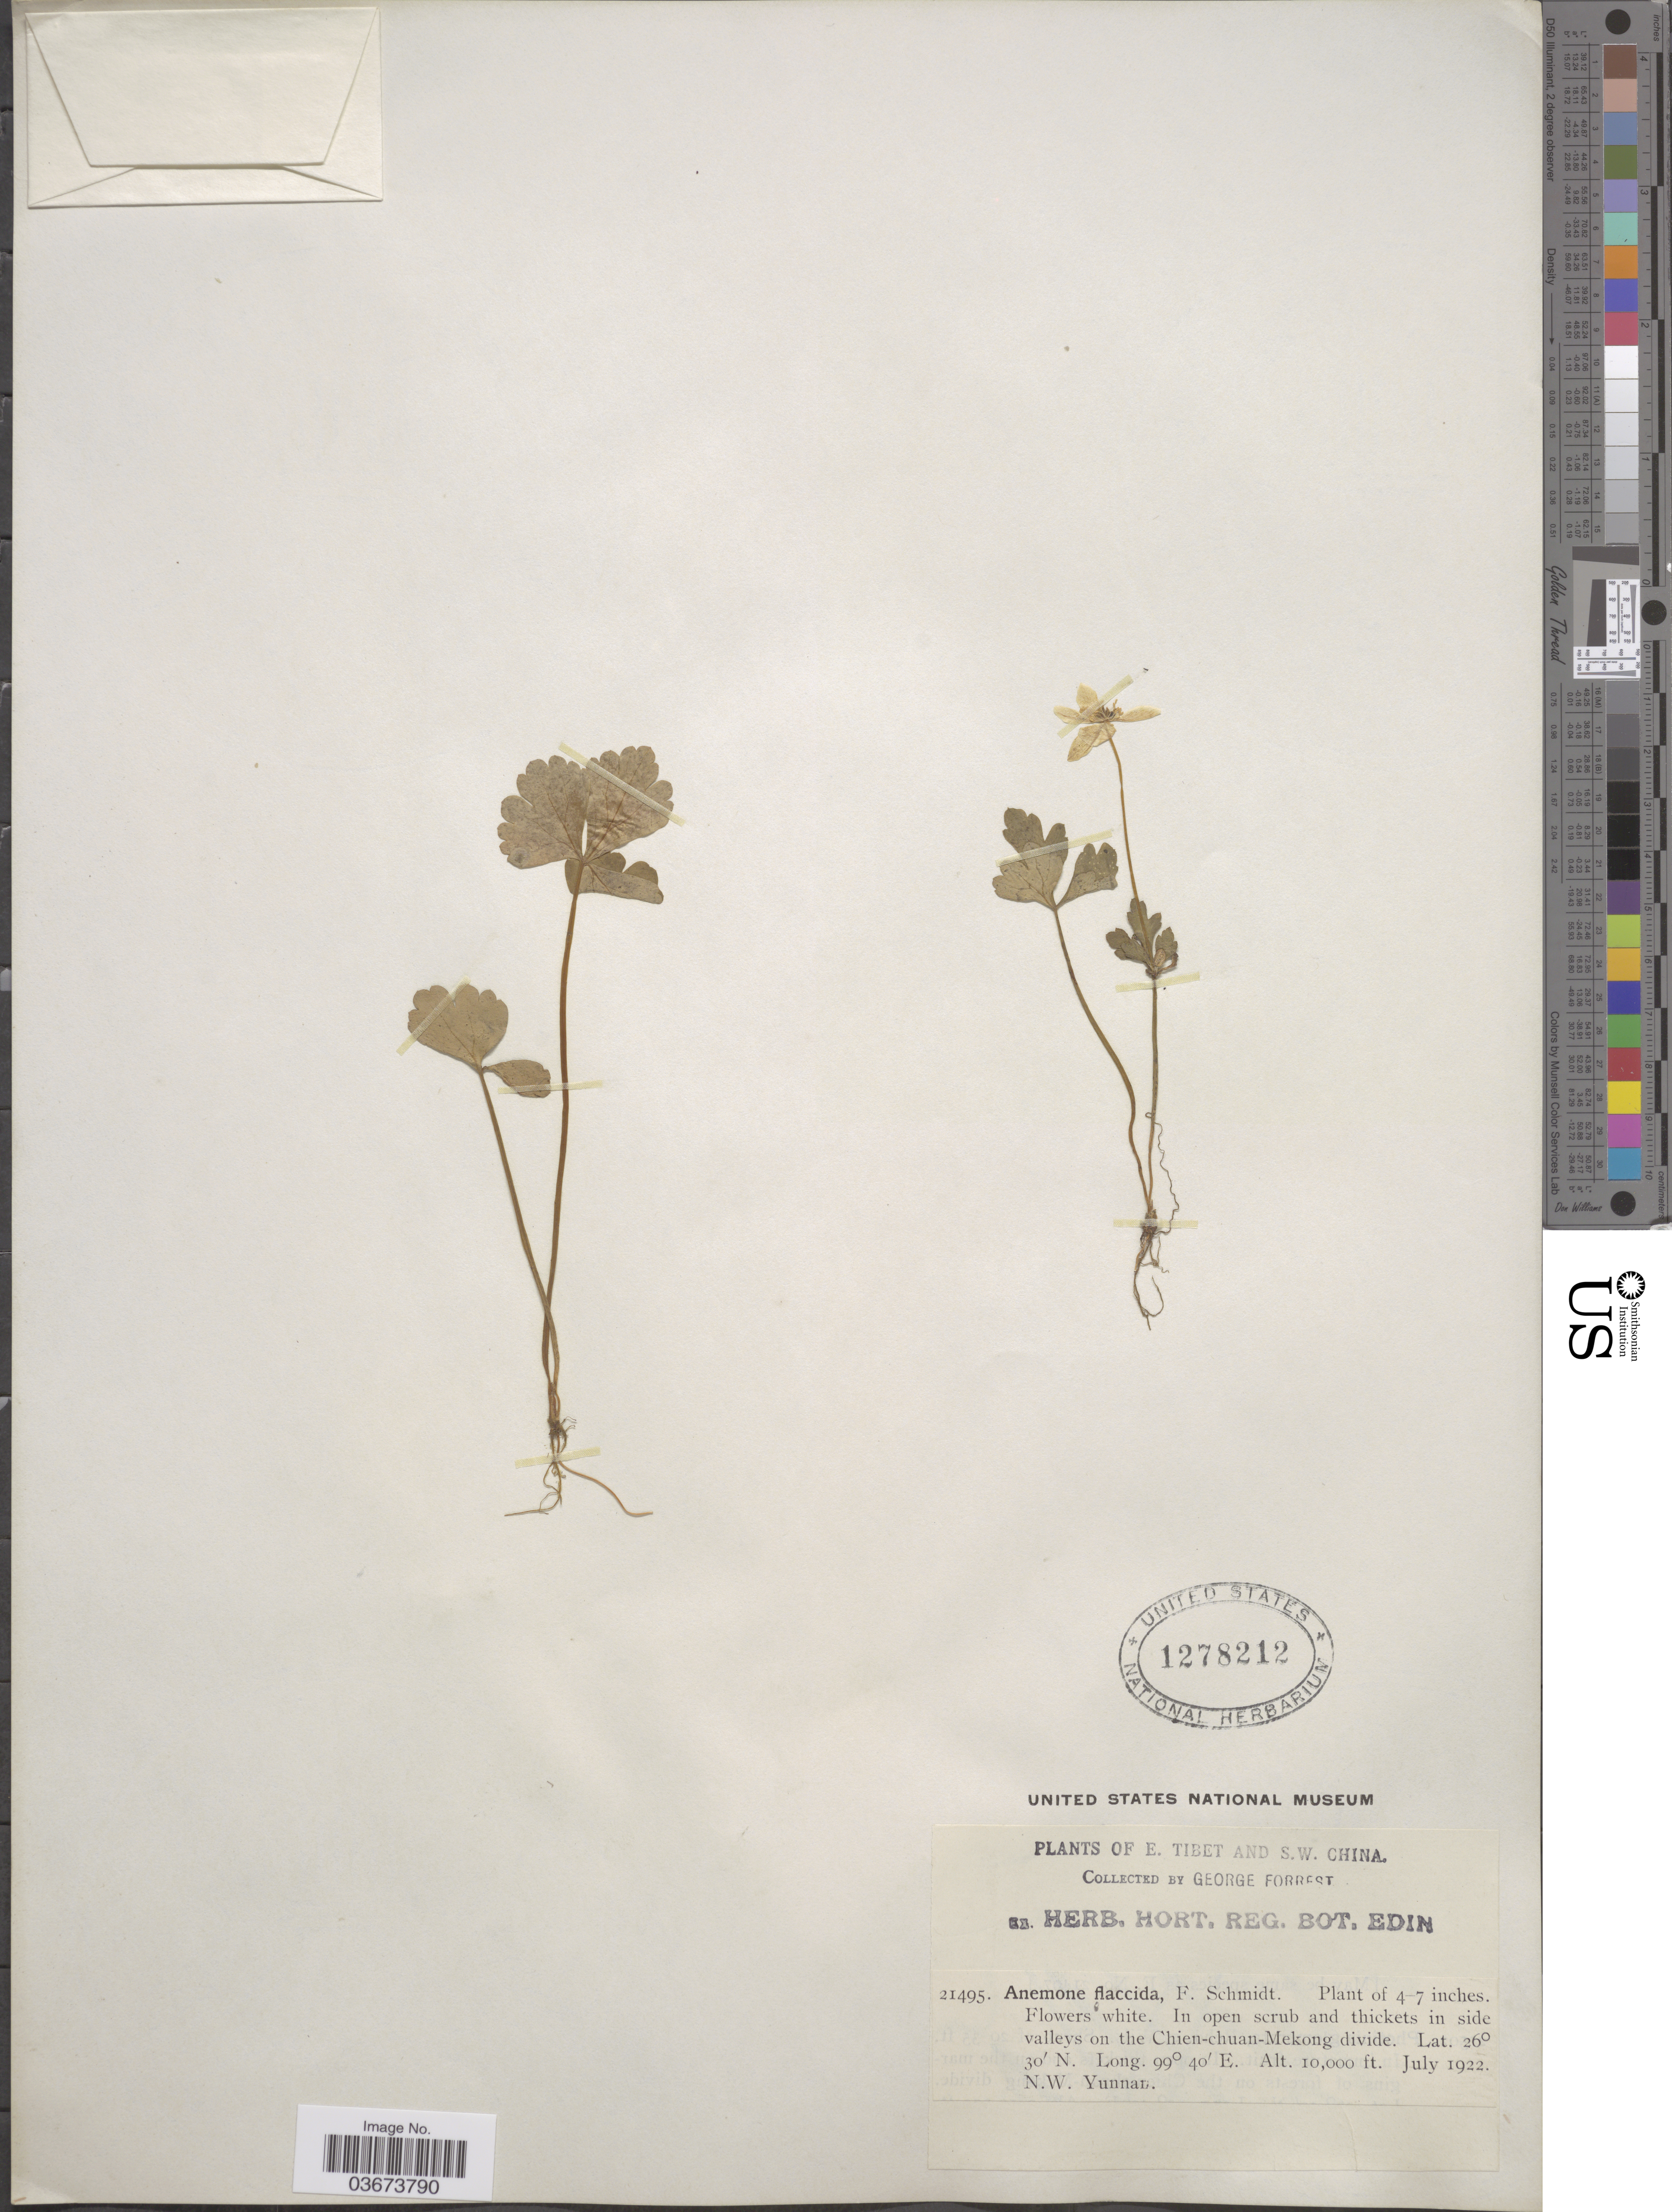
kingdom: Plantae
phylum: Tracheophyta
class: Magnoliopsida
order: Ranunculales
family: Ranunculaceae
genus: Anemone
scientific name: Anemone flaccida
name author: F. Schmidt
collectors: G. Forrest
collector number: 21495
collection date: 1922-07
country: China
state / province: Yunnan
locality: S.W. China. In side valleys on the Chien-chuan-Mekong divide. N.W. Yunnan.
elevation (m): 305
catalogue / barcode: US 1278212